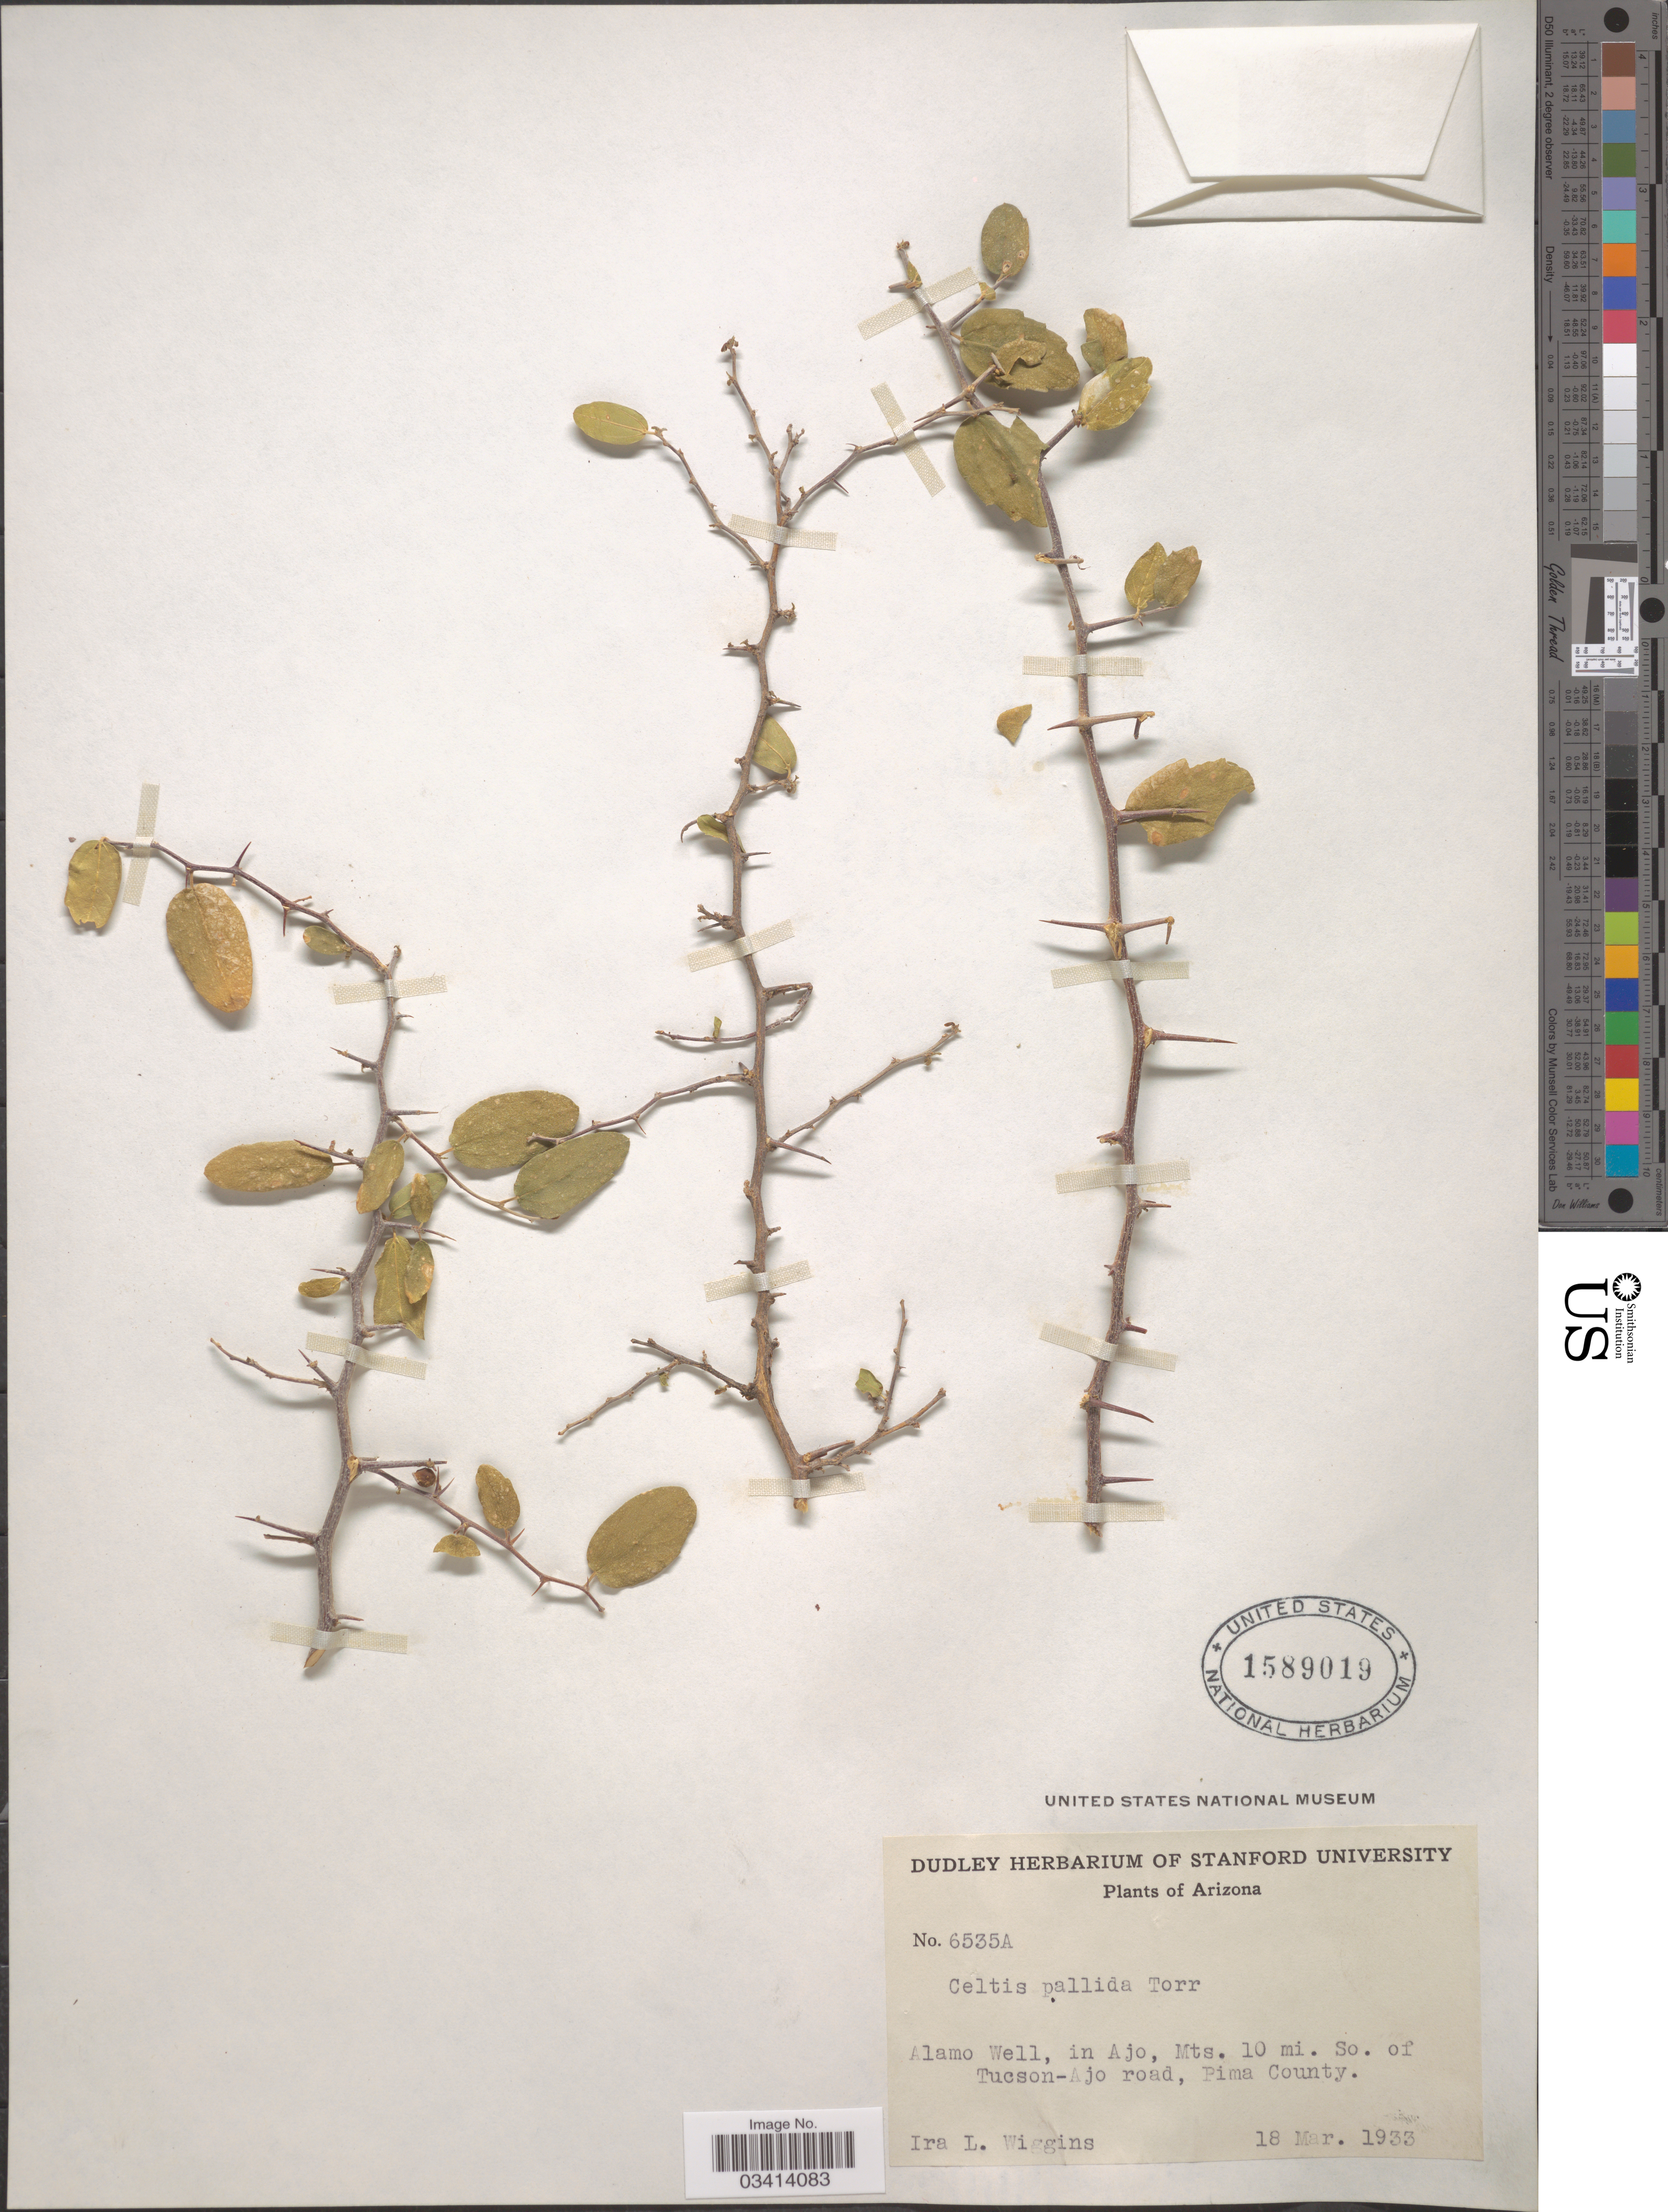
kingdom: Plantae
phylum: Tracheophyta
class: Magnoliopsida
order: Rosales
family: Cannabaceae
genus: Celtis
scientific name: Celtis pallida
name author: Torr. in Emory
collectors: I. L. Wiggins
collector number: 6535A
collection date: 1933-03-18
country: United States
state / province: Arizona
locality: Alamo Well, in Ajo, Mts. 10 mi. So. of Tucson-Ajo road, Pima County.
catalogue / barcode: US 1589019